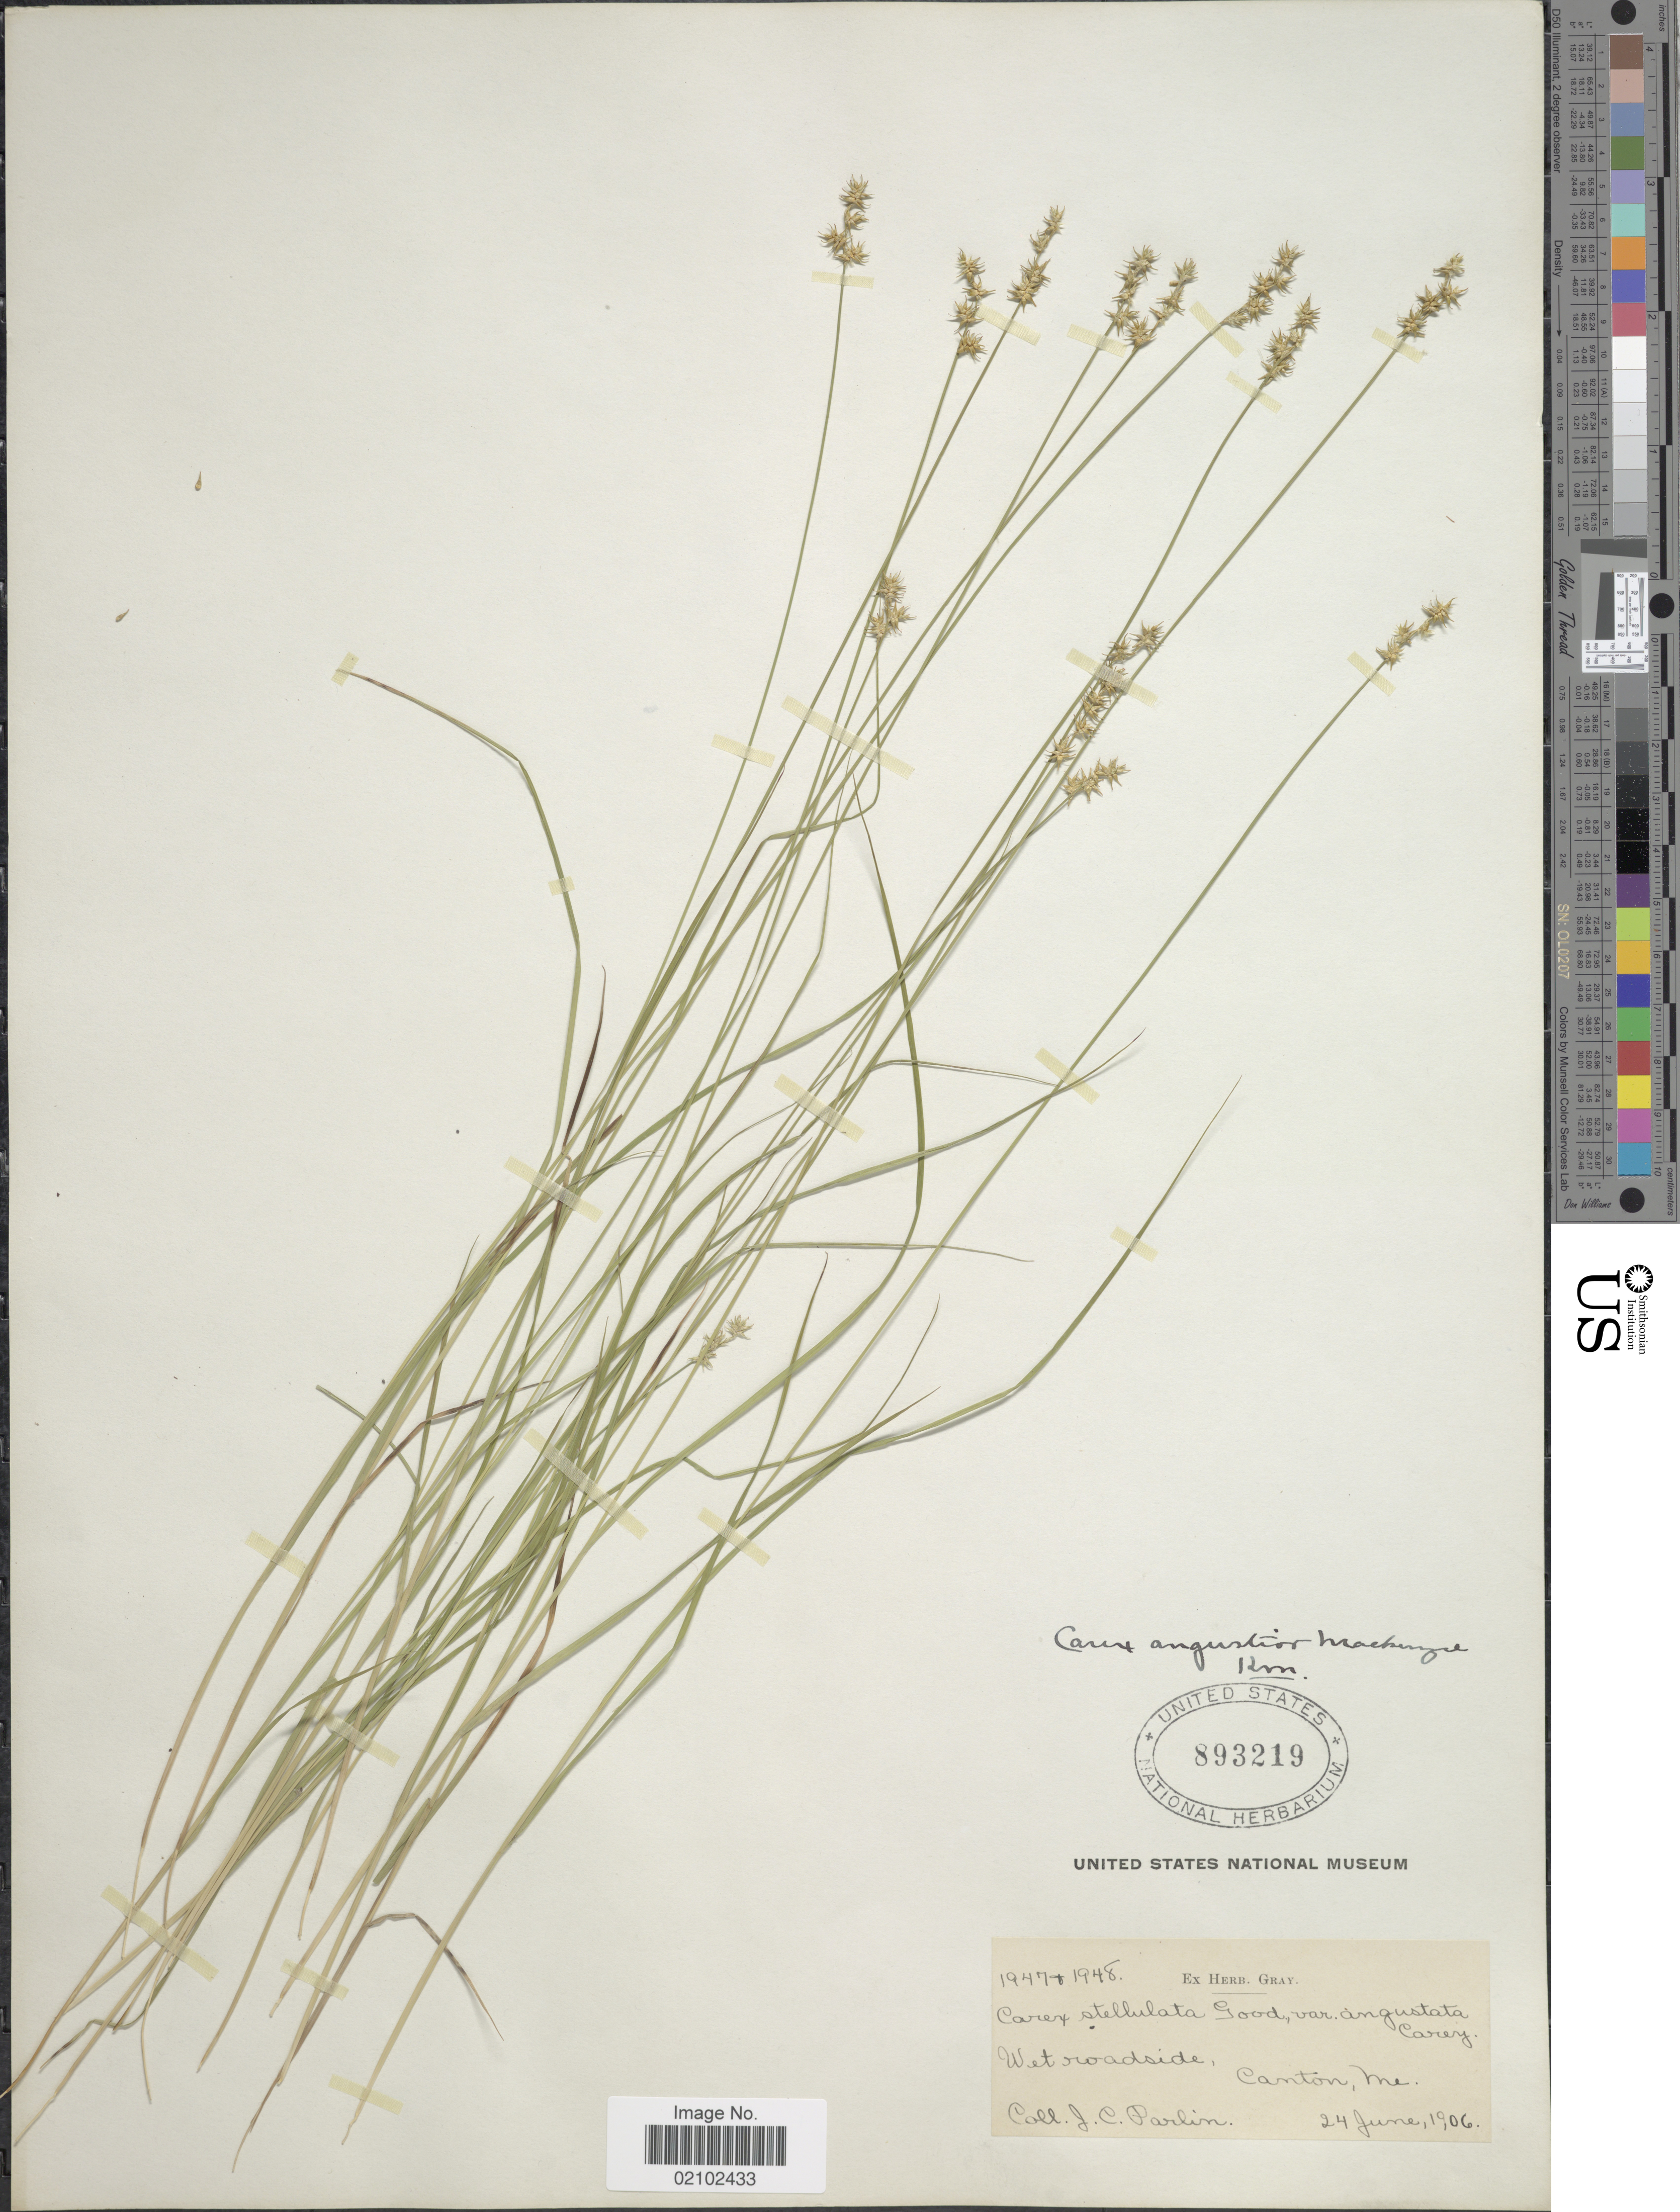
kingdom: Plantae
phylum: Tracheophyta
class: Liliopsida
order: Poales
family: Cyperaceae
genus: Carex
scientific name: Carex echinata subsp. echinata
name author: Murray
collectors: J. Parlin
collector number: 1947/1948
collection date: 1906-06-24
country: United States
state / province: Maine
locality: Wet roadside, Canton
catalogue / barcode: US 893219